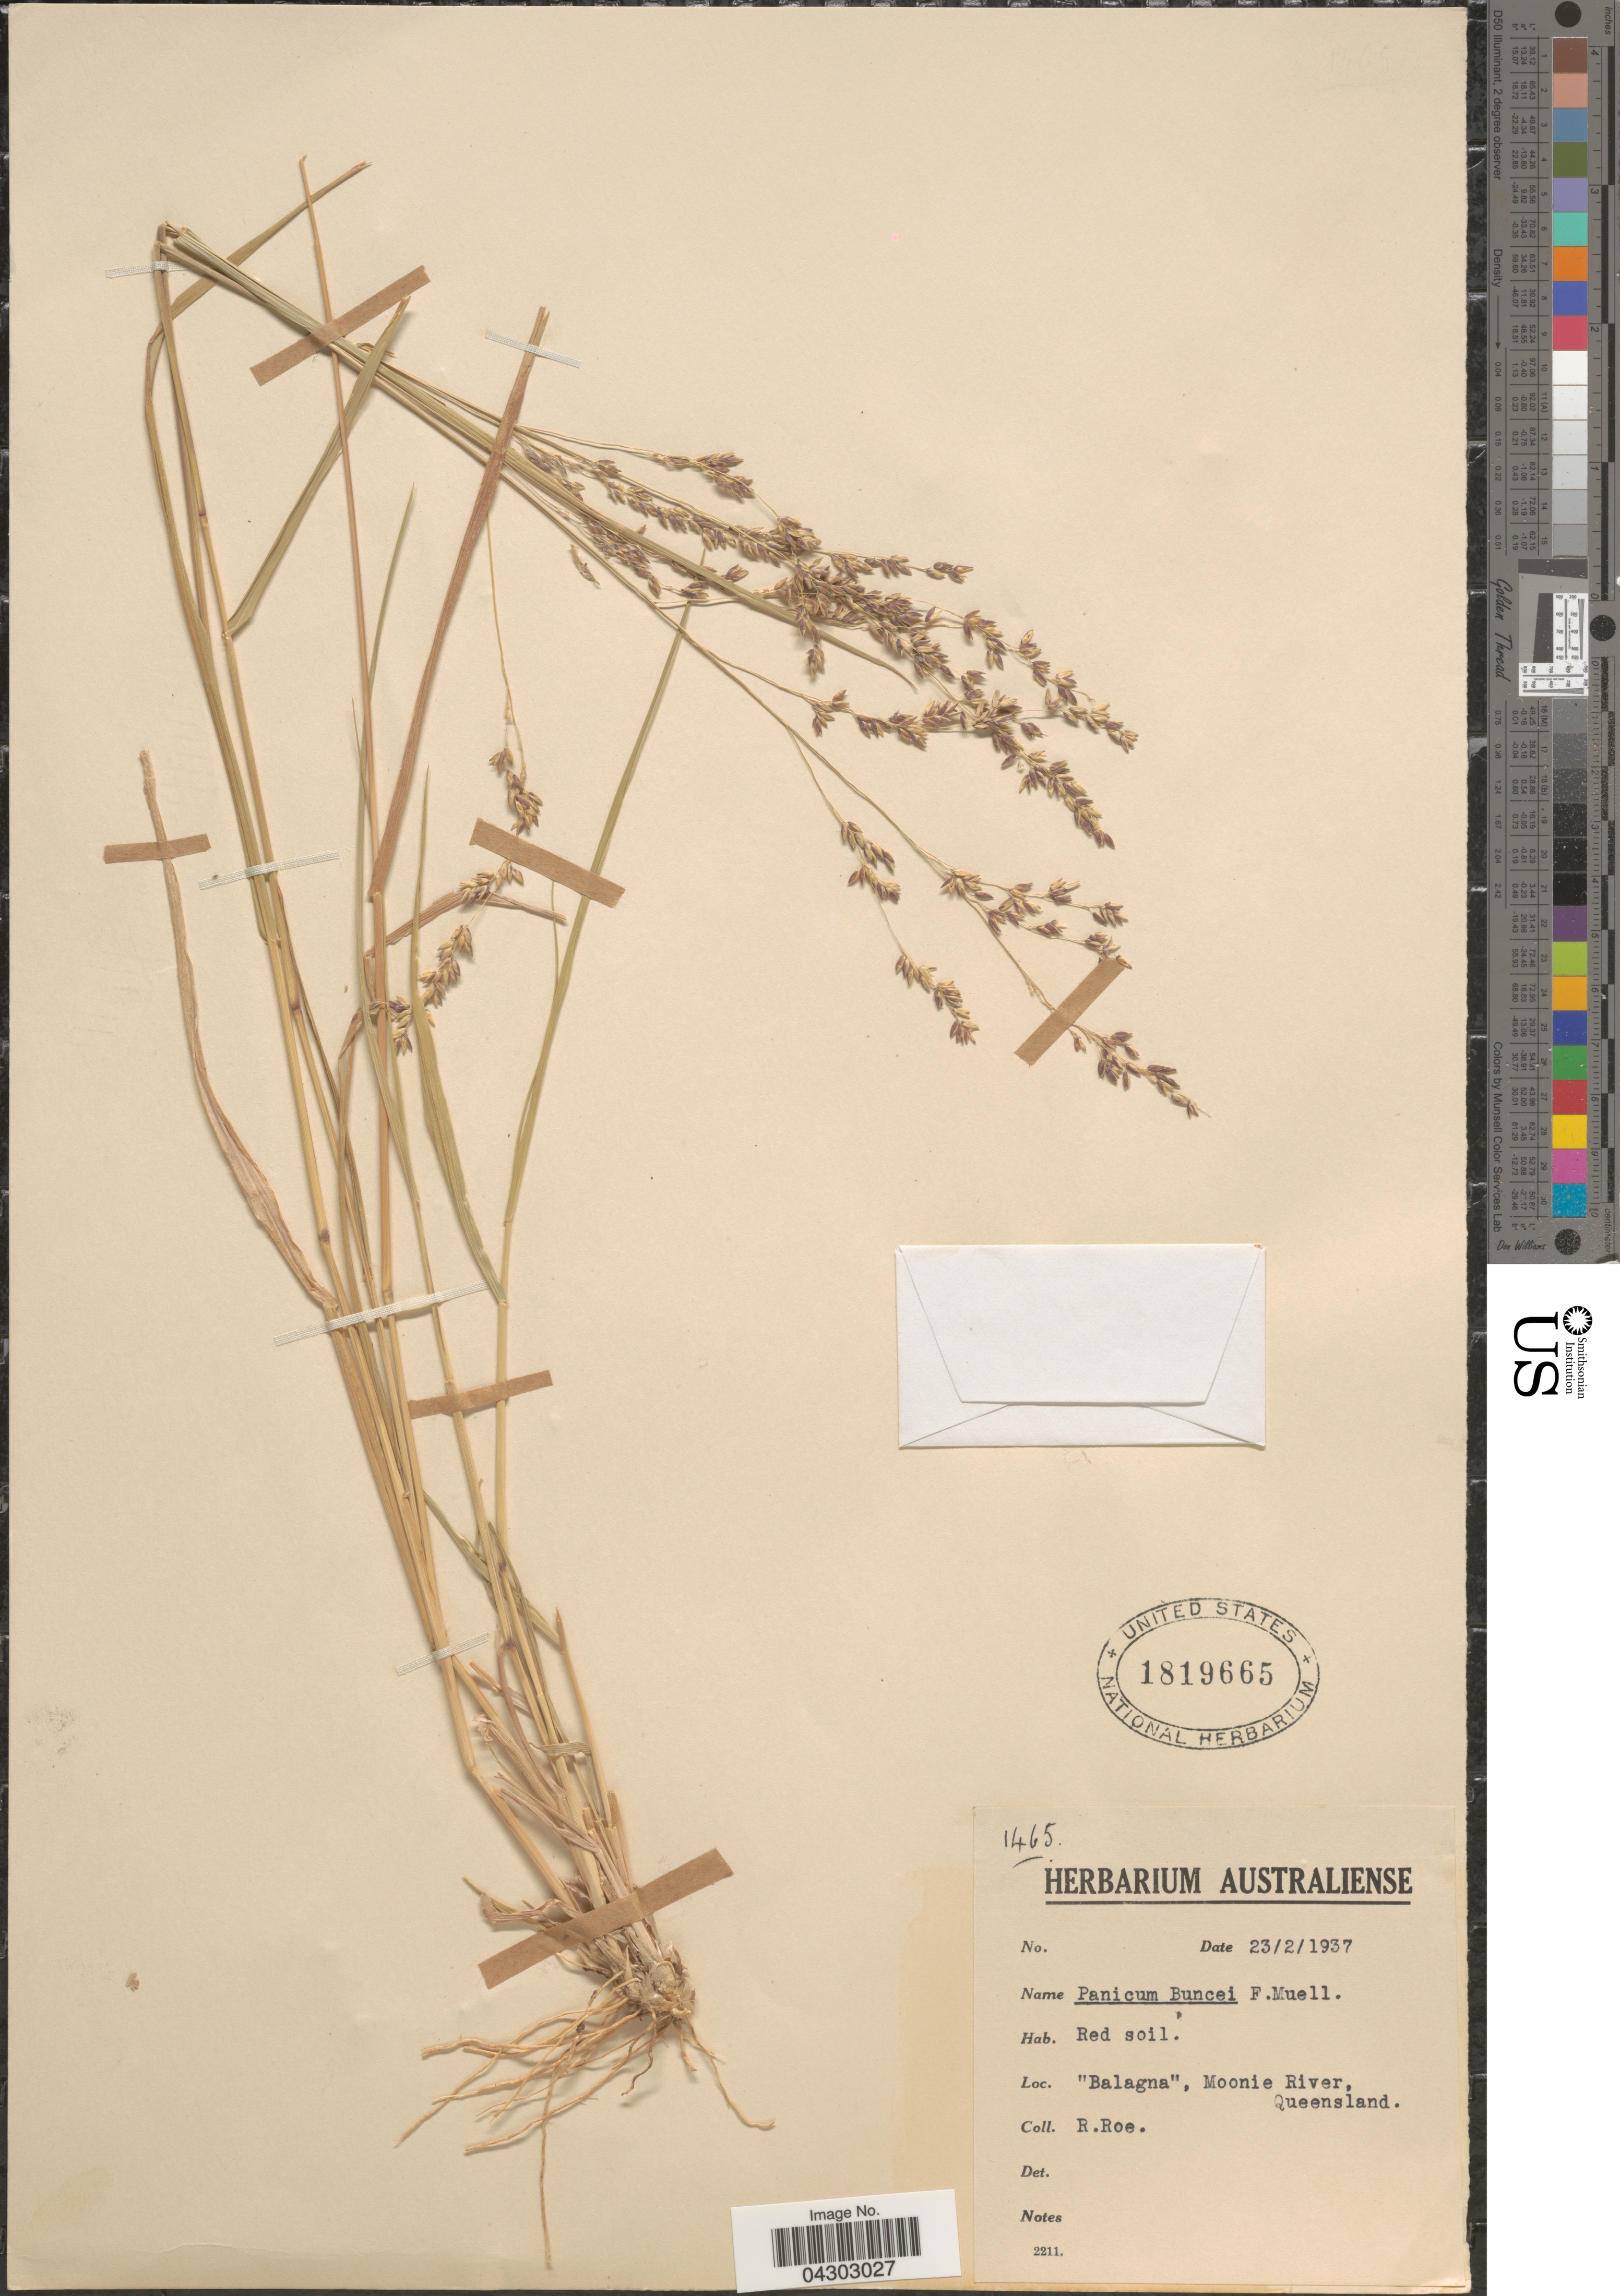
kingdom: Plantae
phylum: Tracheophyta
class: Liliopsida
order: Poales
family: Poaceae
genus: Panicum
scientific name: Panicum buncei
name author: F. Muell. ex Benth.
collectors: R. Roe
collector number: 1465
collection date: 1937-02-23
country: Australia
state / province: Queensland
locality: Balagna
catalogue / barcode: US 1819665